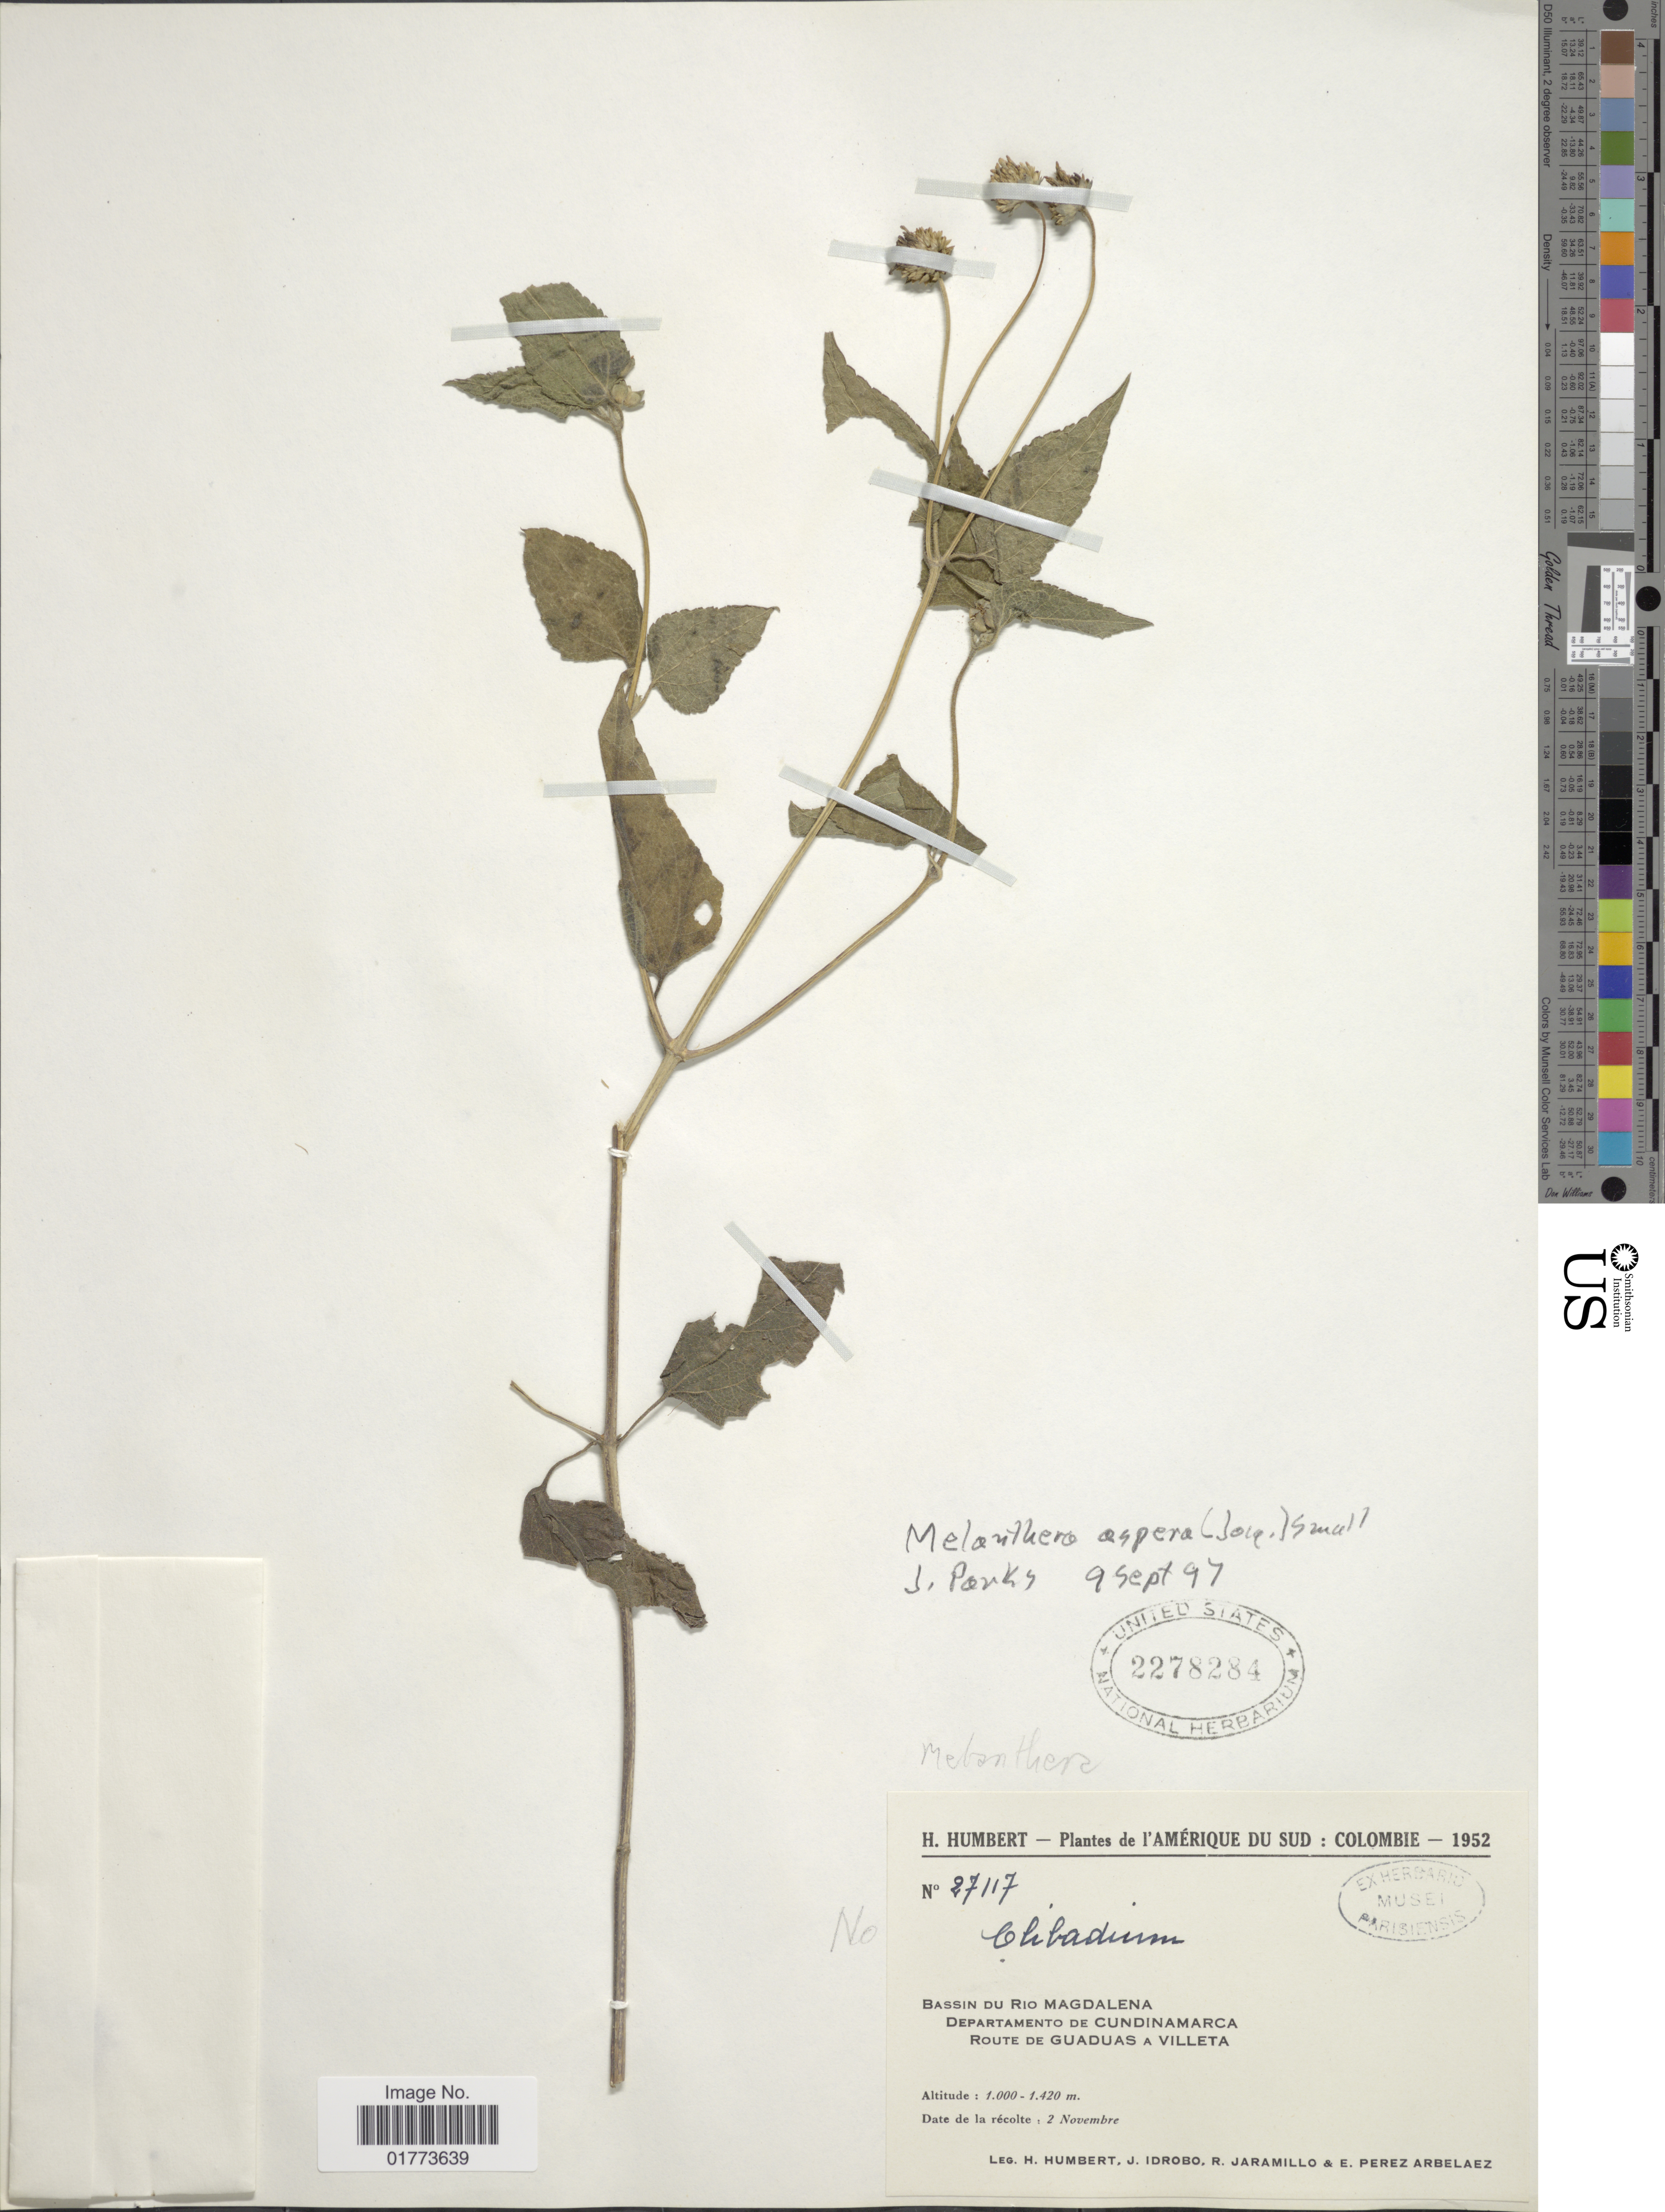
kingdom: Plantae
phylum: Tracheophyta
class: Magnoliopsida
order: Asterales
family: Asteraceae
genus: Melanthera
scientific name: Melanthera sp.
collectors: H. Humbert, J. M. Idrobo & R. Jaramillo M.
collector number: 27117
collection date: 1952-11-02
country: Colombia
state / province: Cundinamarca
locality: Bassin du Rio Magdalena. Departamento de Cundinamarca. Route de Guaduas a Villeta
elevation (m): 1000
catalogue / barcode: US 2278284